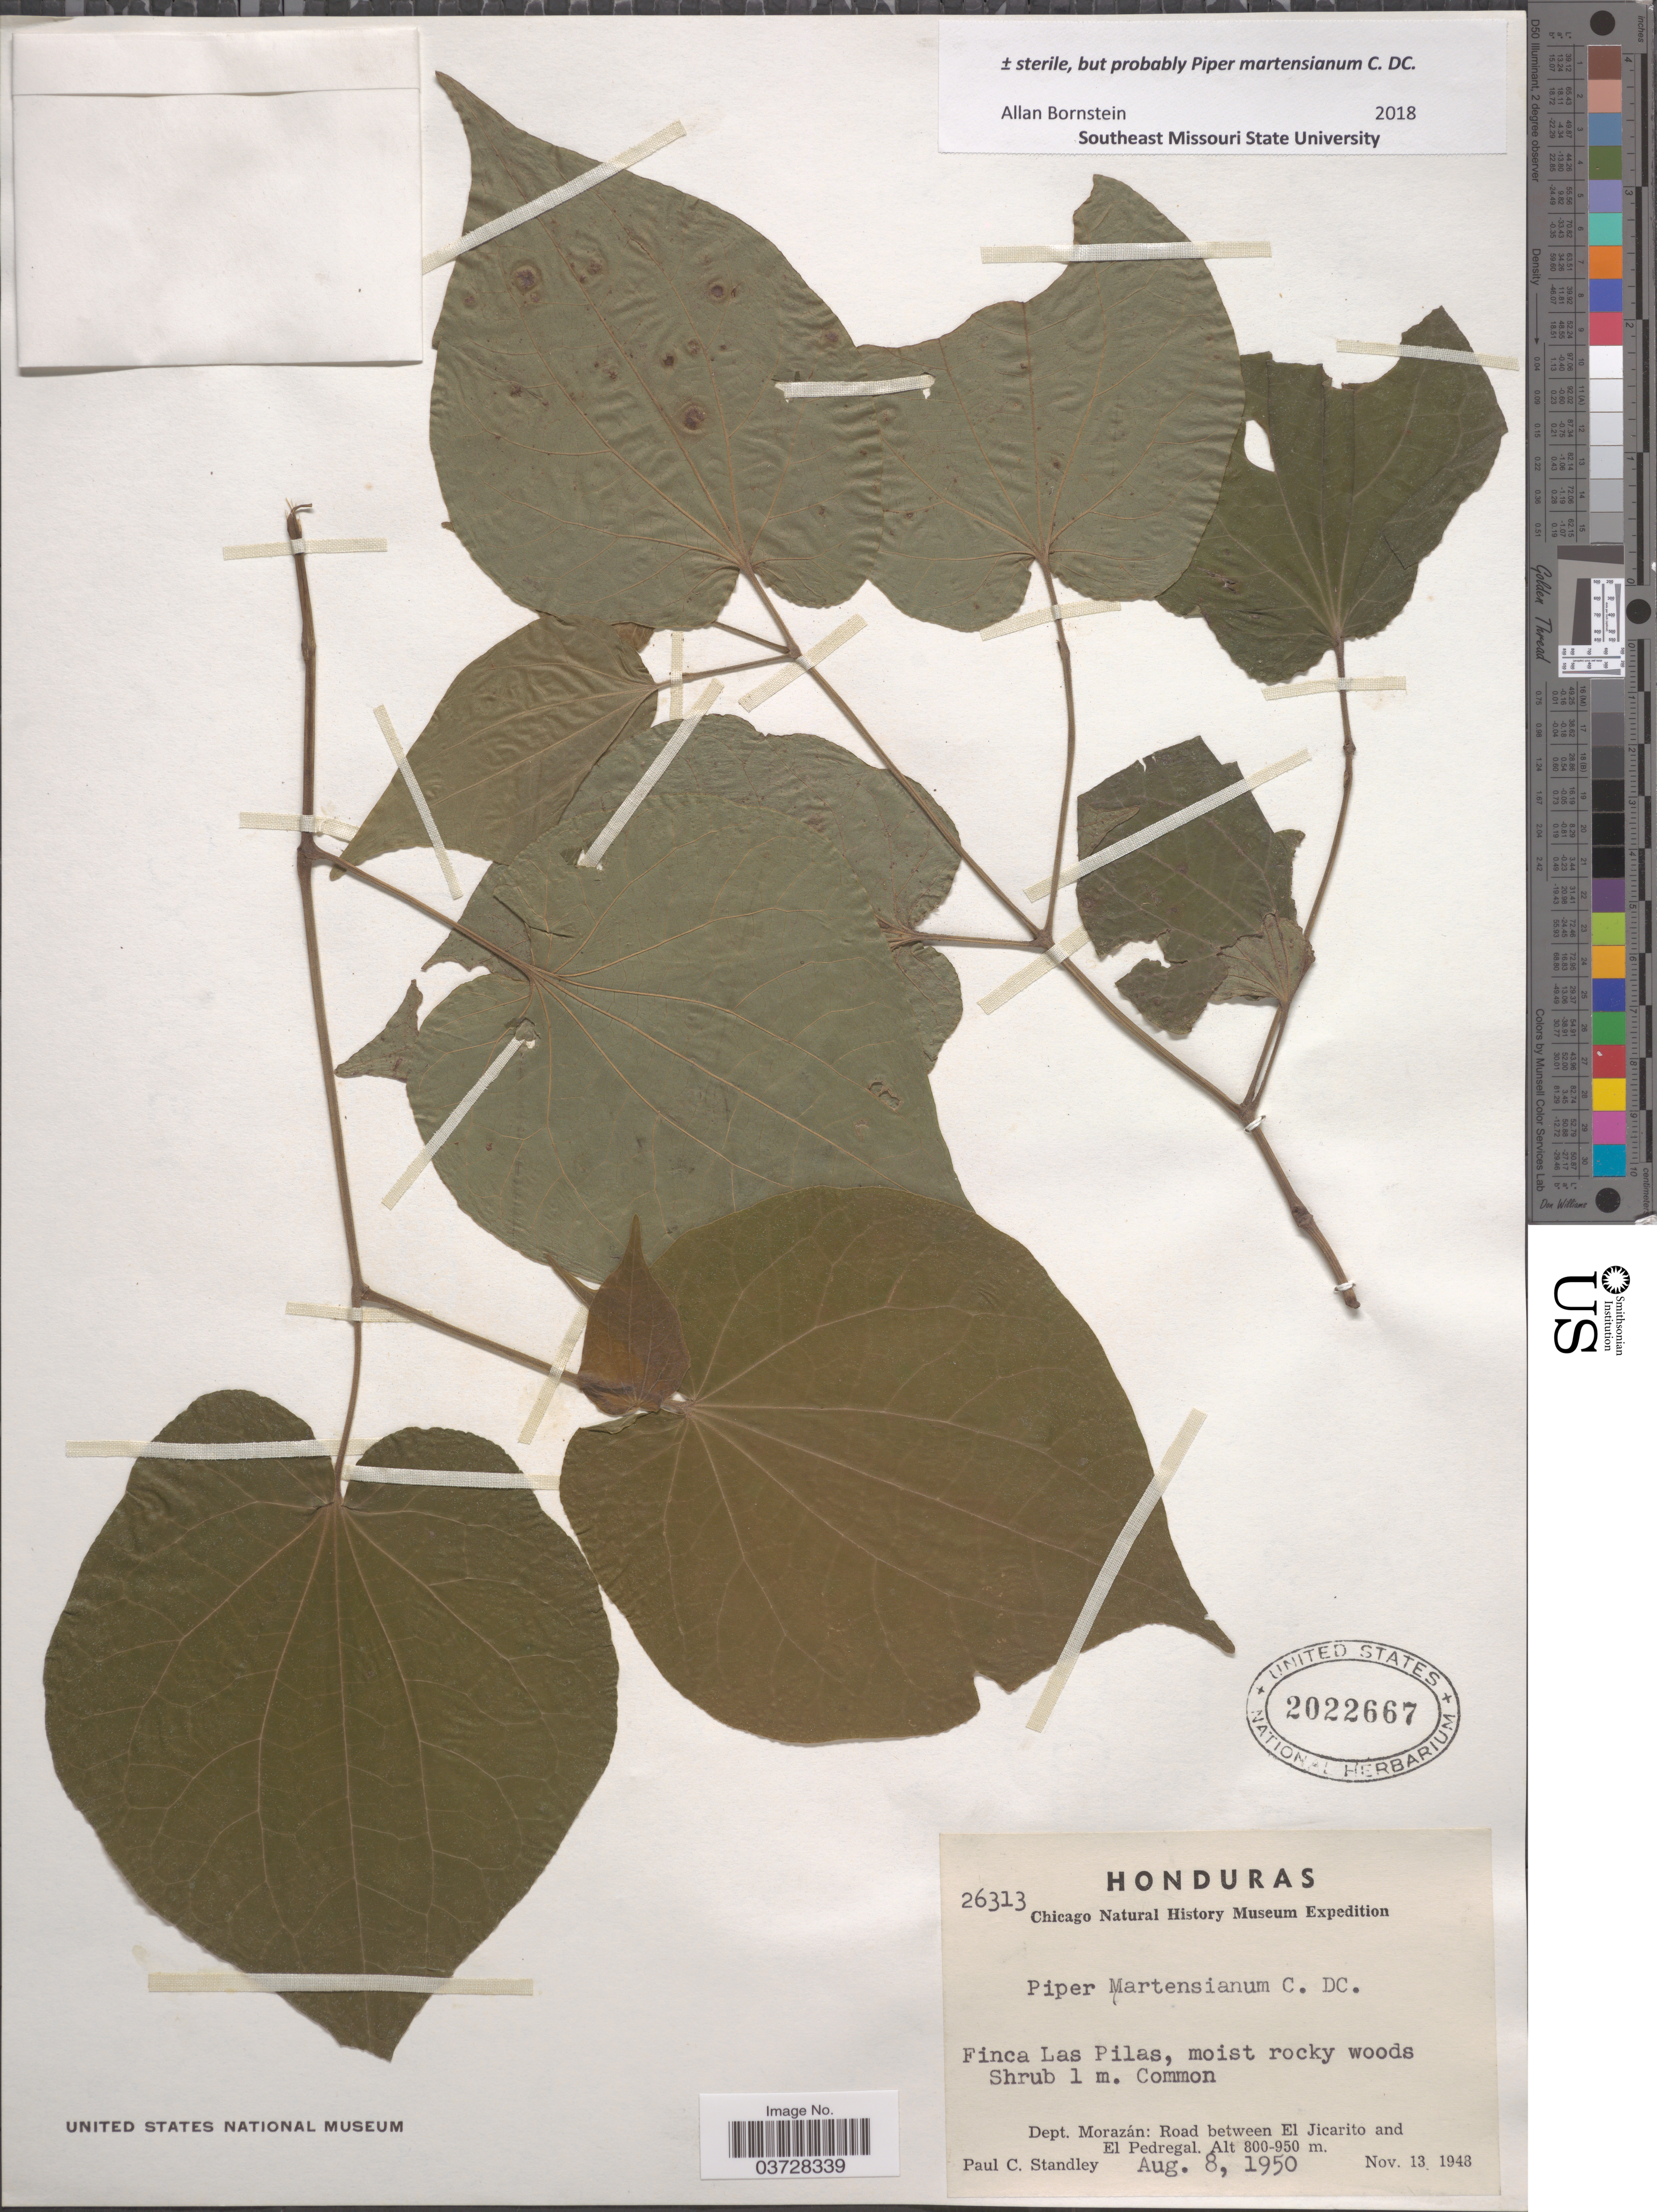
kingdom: Plantae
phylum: Tracheophyta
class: Magnoliopsida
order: Piperales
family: Piperaceae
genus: Piper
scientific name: Piper martensianum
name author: C. DC.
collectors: P. C. Standley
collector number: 26313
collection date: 1950-08-08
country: Honduras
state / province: Fco. Morazán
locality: Finca Las Pilas. Dept. Morazán: Road between El Jicarito and El Pedregal.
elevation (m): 800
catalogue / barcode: US 2022667